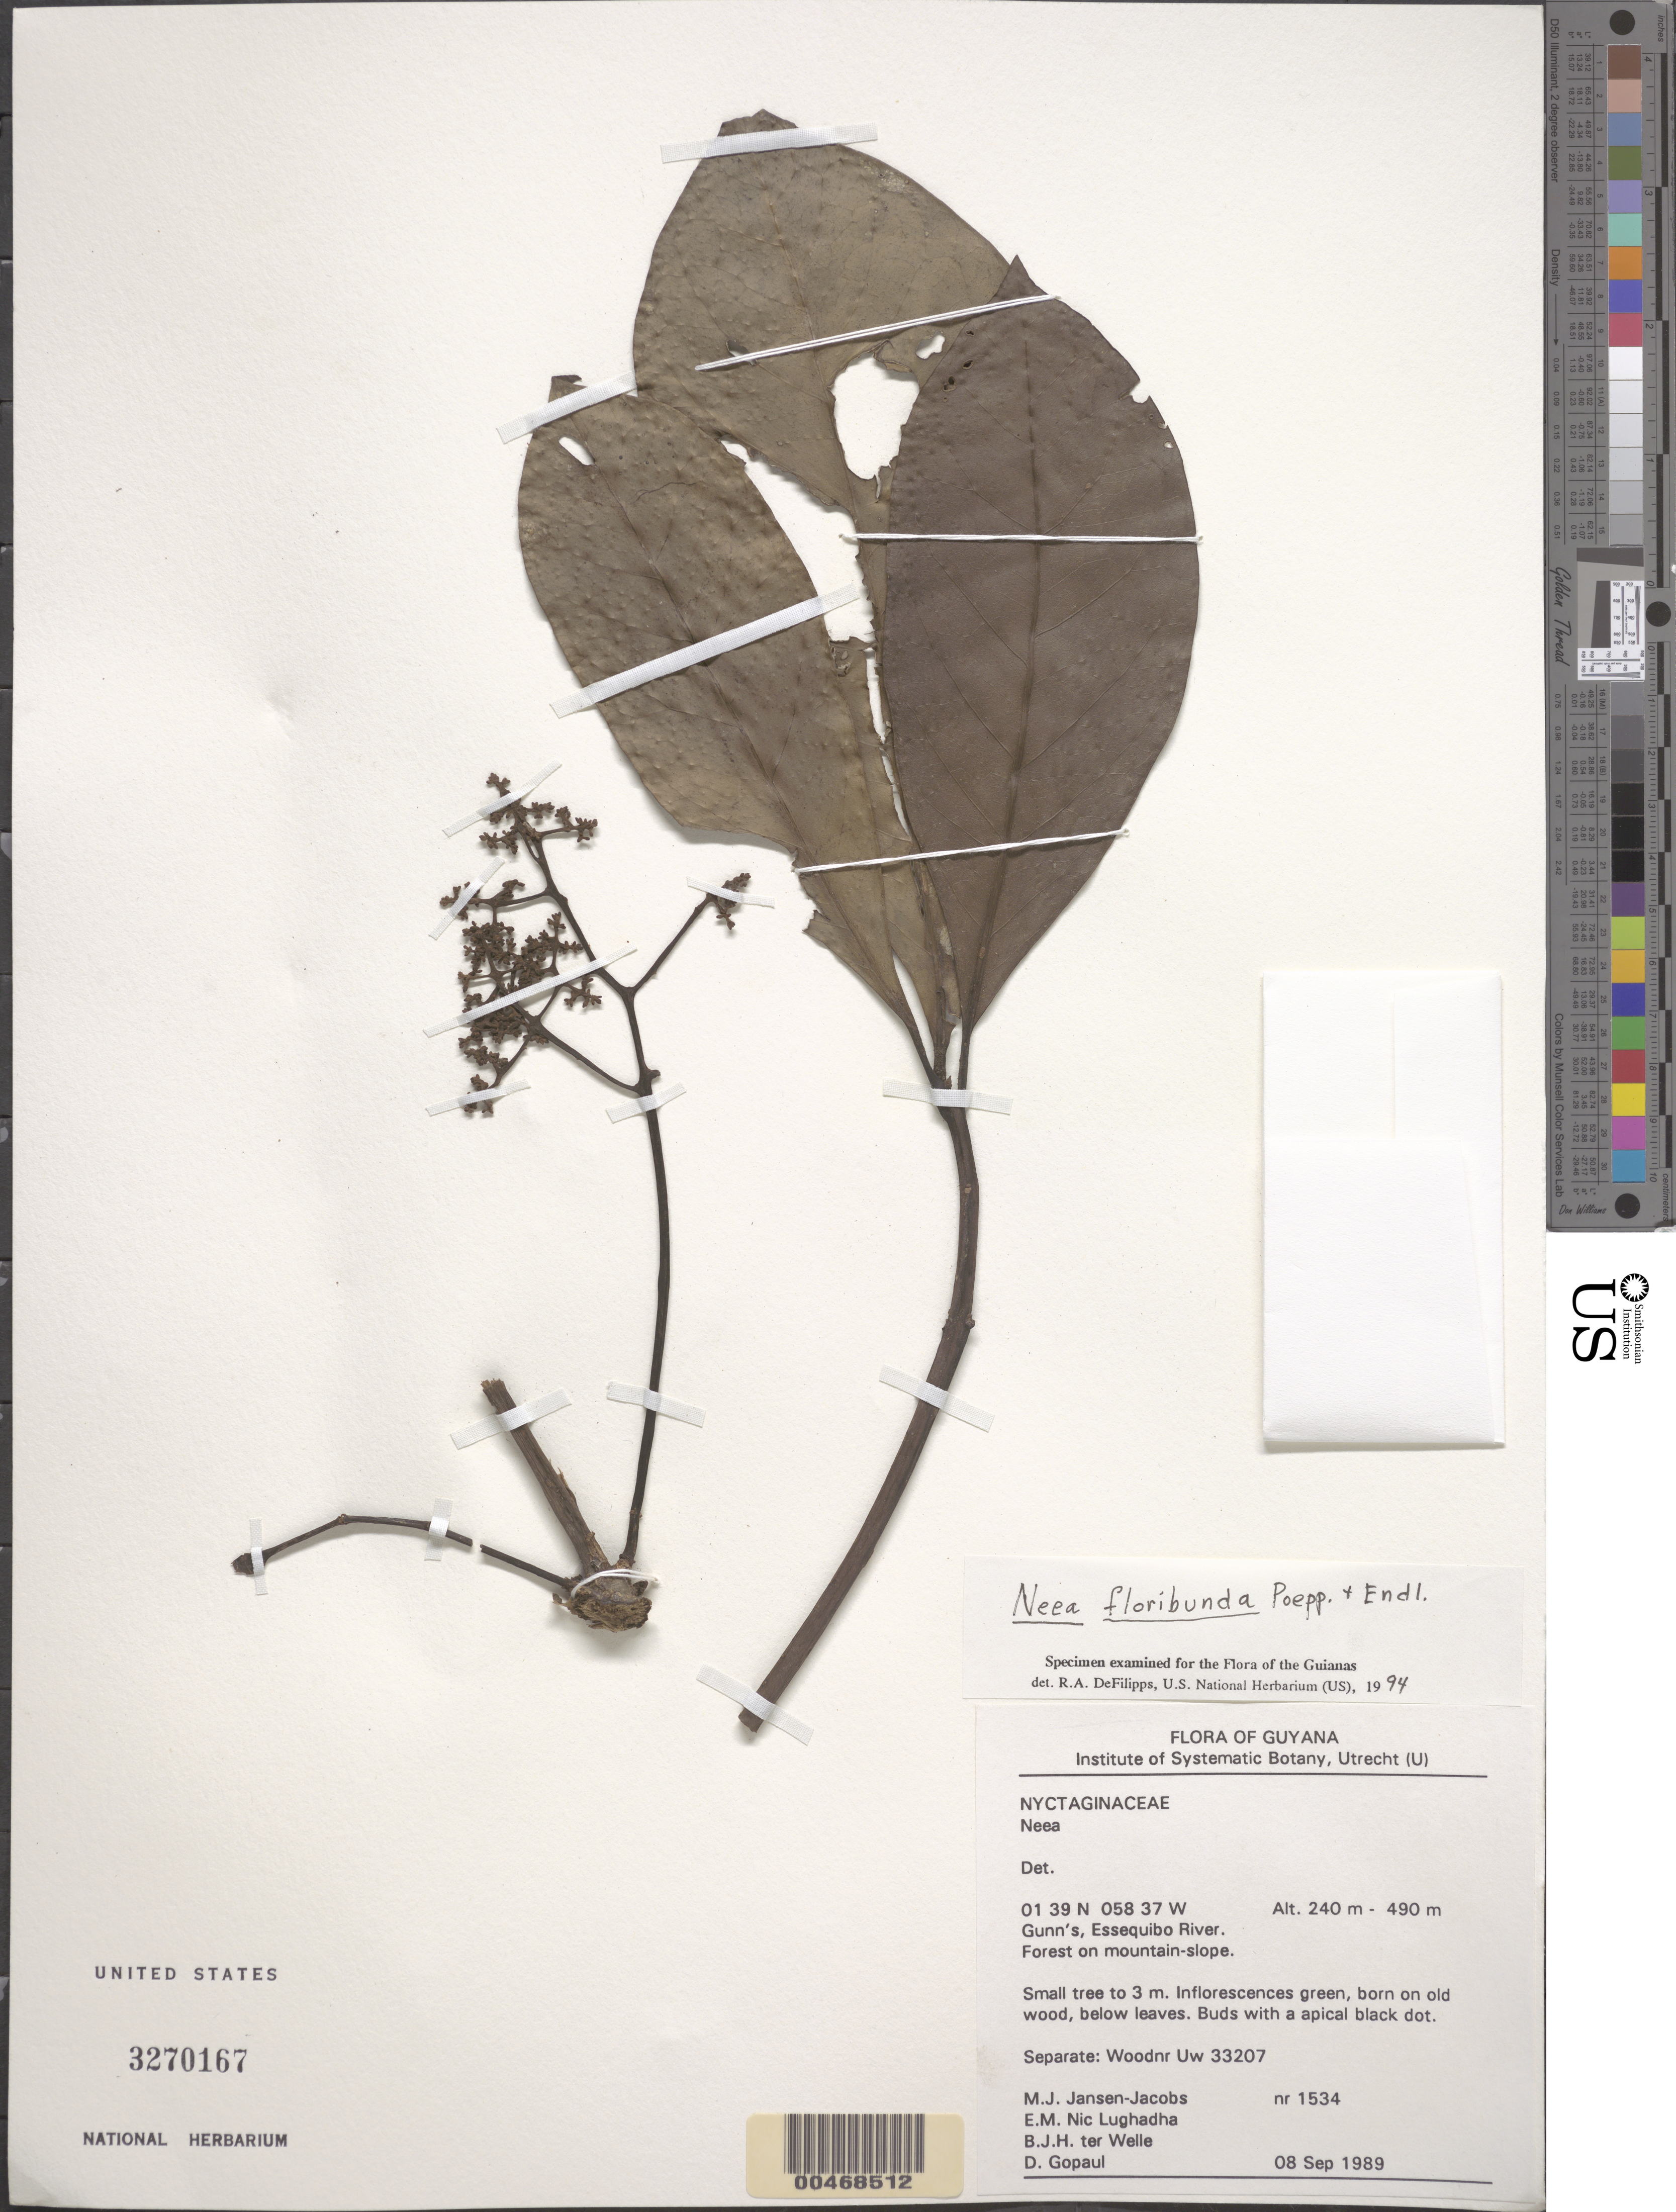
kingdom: Plantae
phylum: Tracheophyta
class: Magnoliopsida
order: Caryophyllales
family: Nyctaginaceae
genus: Neea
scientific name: Neea floribunda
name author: Poepp. & Endl.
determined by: DeFilipps, R. A.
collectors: M. J. Jansen-Jacobs et al.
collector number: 1534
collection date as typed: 08 Sep 1989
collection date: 1989-09-08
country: Guyana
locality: Gunn's (Landing Strip), Essequibo River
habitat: Forest on mountain slope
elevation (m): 240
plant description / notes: CAY, P, U, US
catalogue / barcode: US 3270167